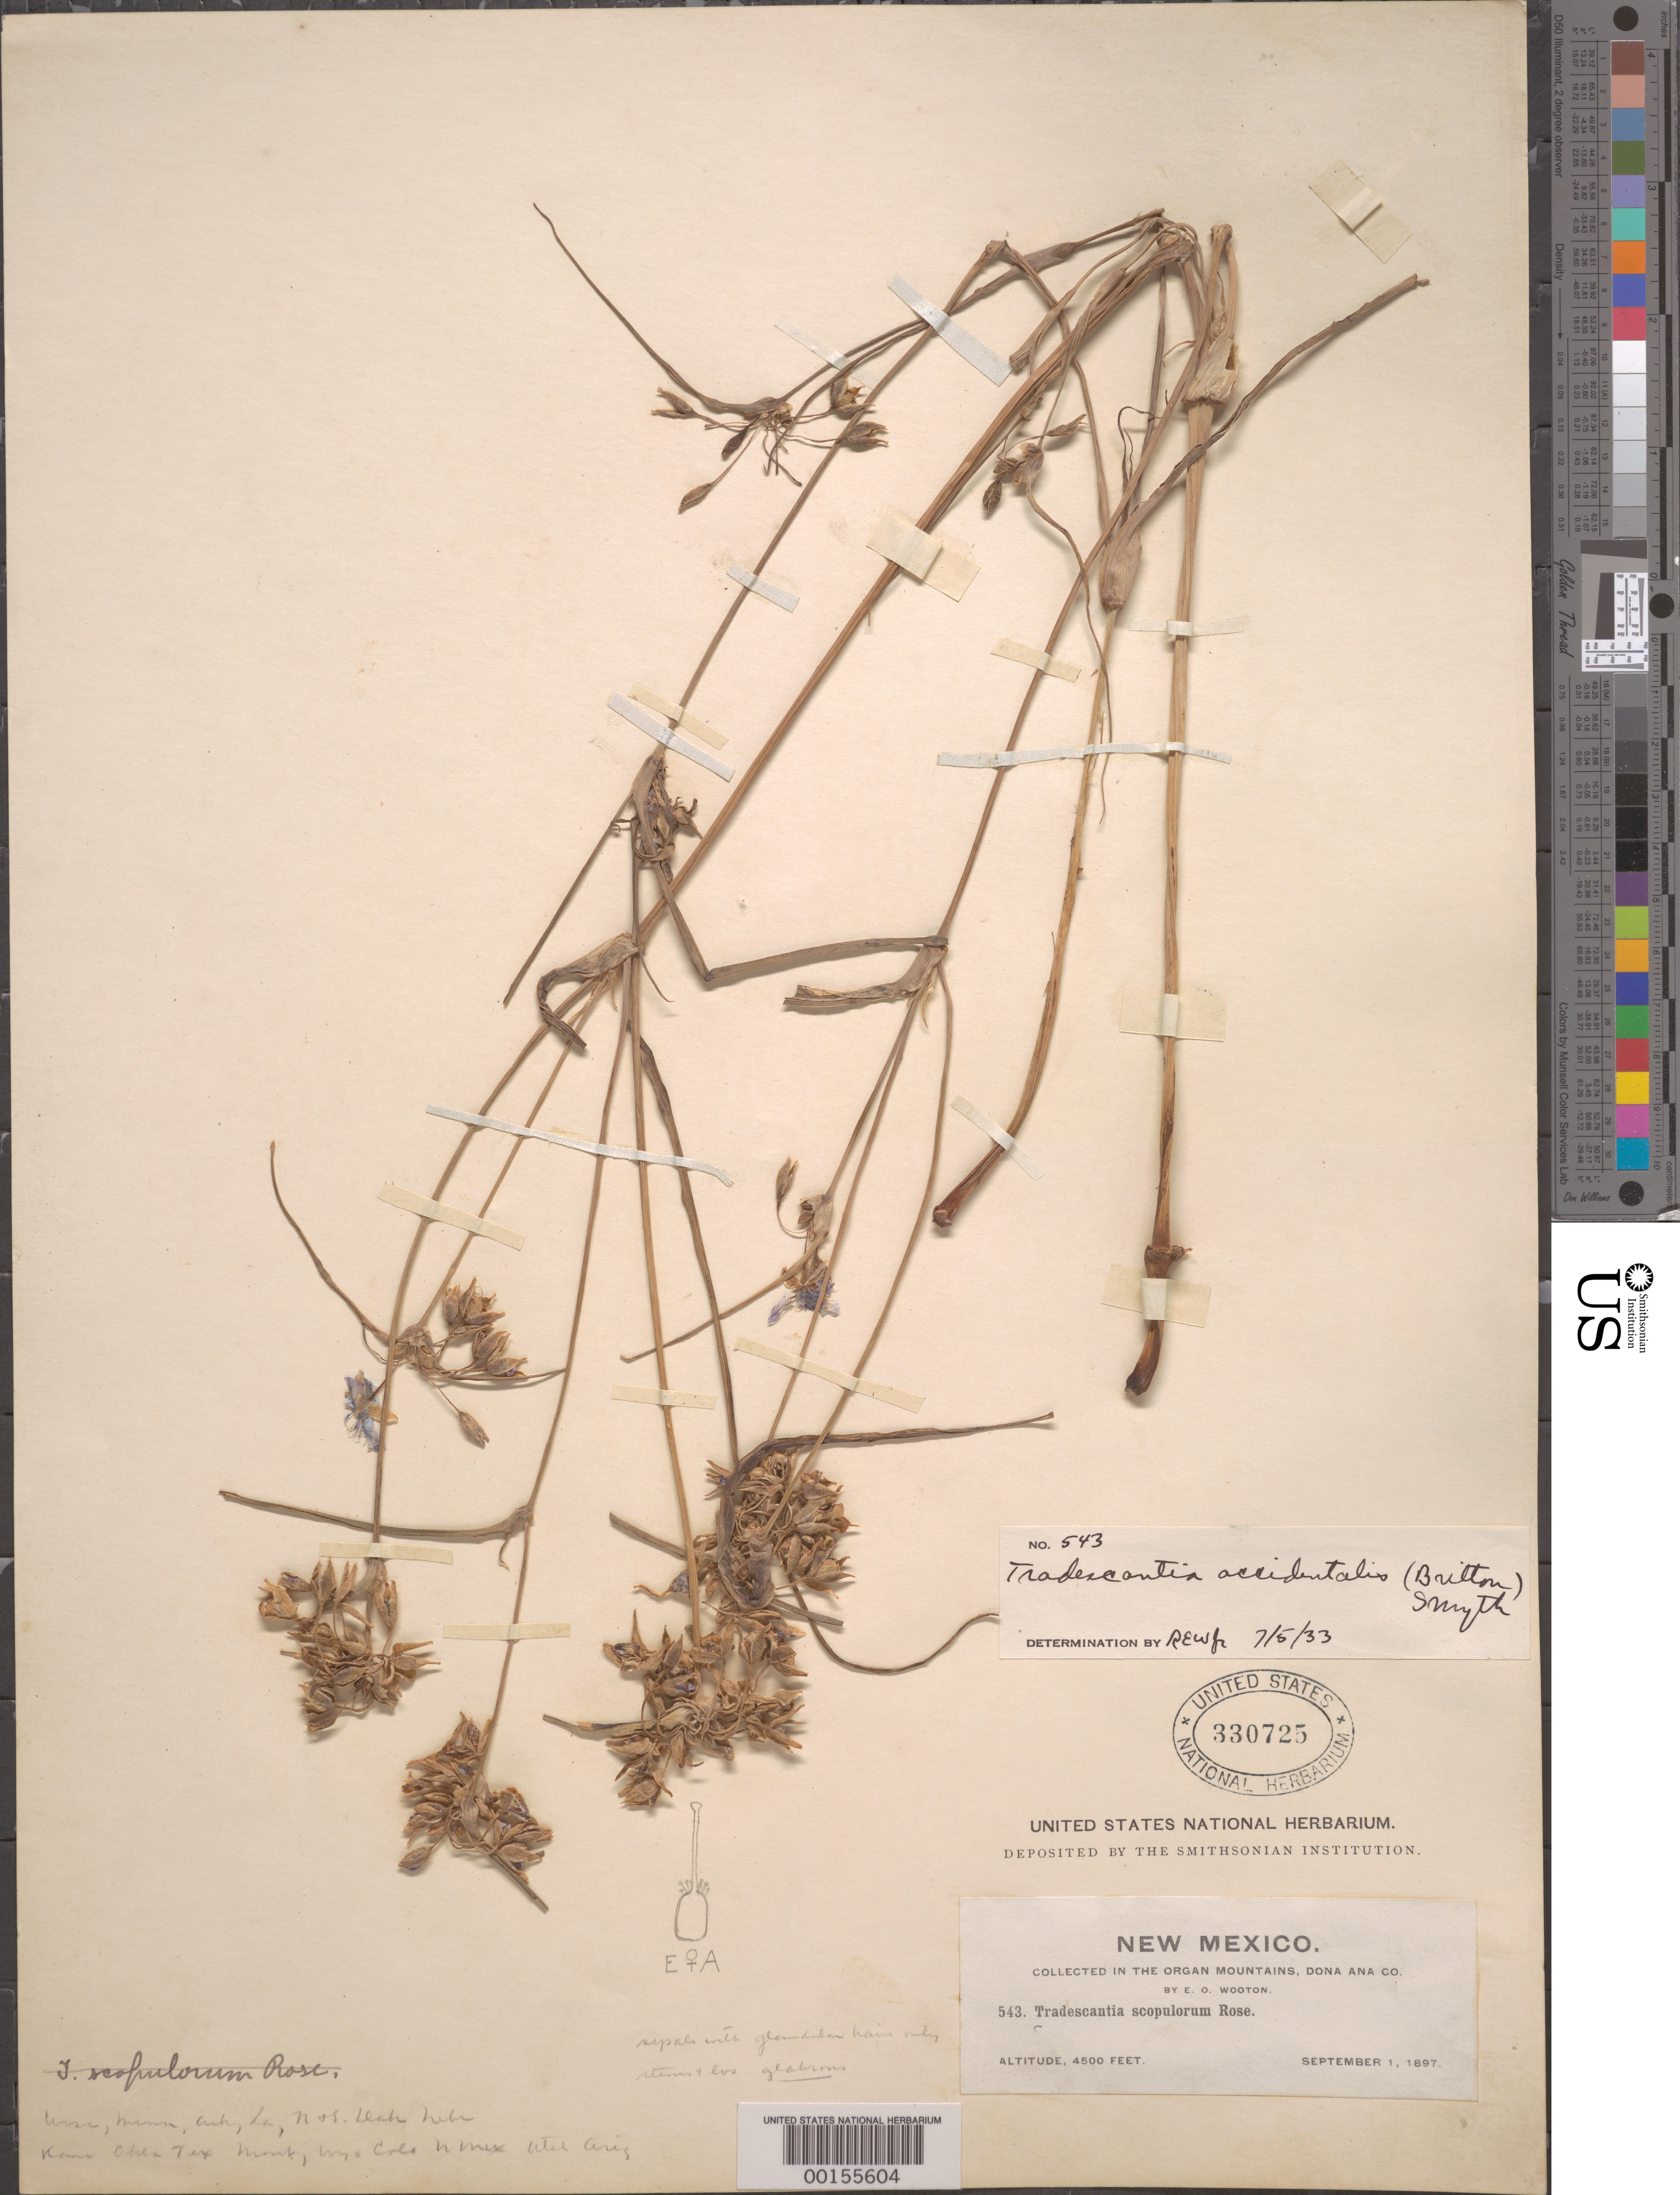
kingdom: Plantae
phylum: Tracheophyta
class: Liliopsida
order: Commelinales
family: Commelinaceae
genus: Tradescantia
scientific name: Tradescantia occidentalis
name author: (Britton) Smyth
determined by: Woodson, R. E., Jr.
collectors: E. O. Wooton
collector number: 543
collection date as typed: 01 Sep 1897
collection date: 1897-09-01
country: United States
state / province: New Mexico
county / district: Dona Ana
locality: Organ mts.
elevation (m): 1373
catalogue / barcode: US 330725